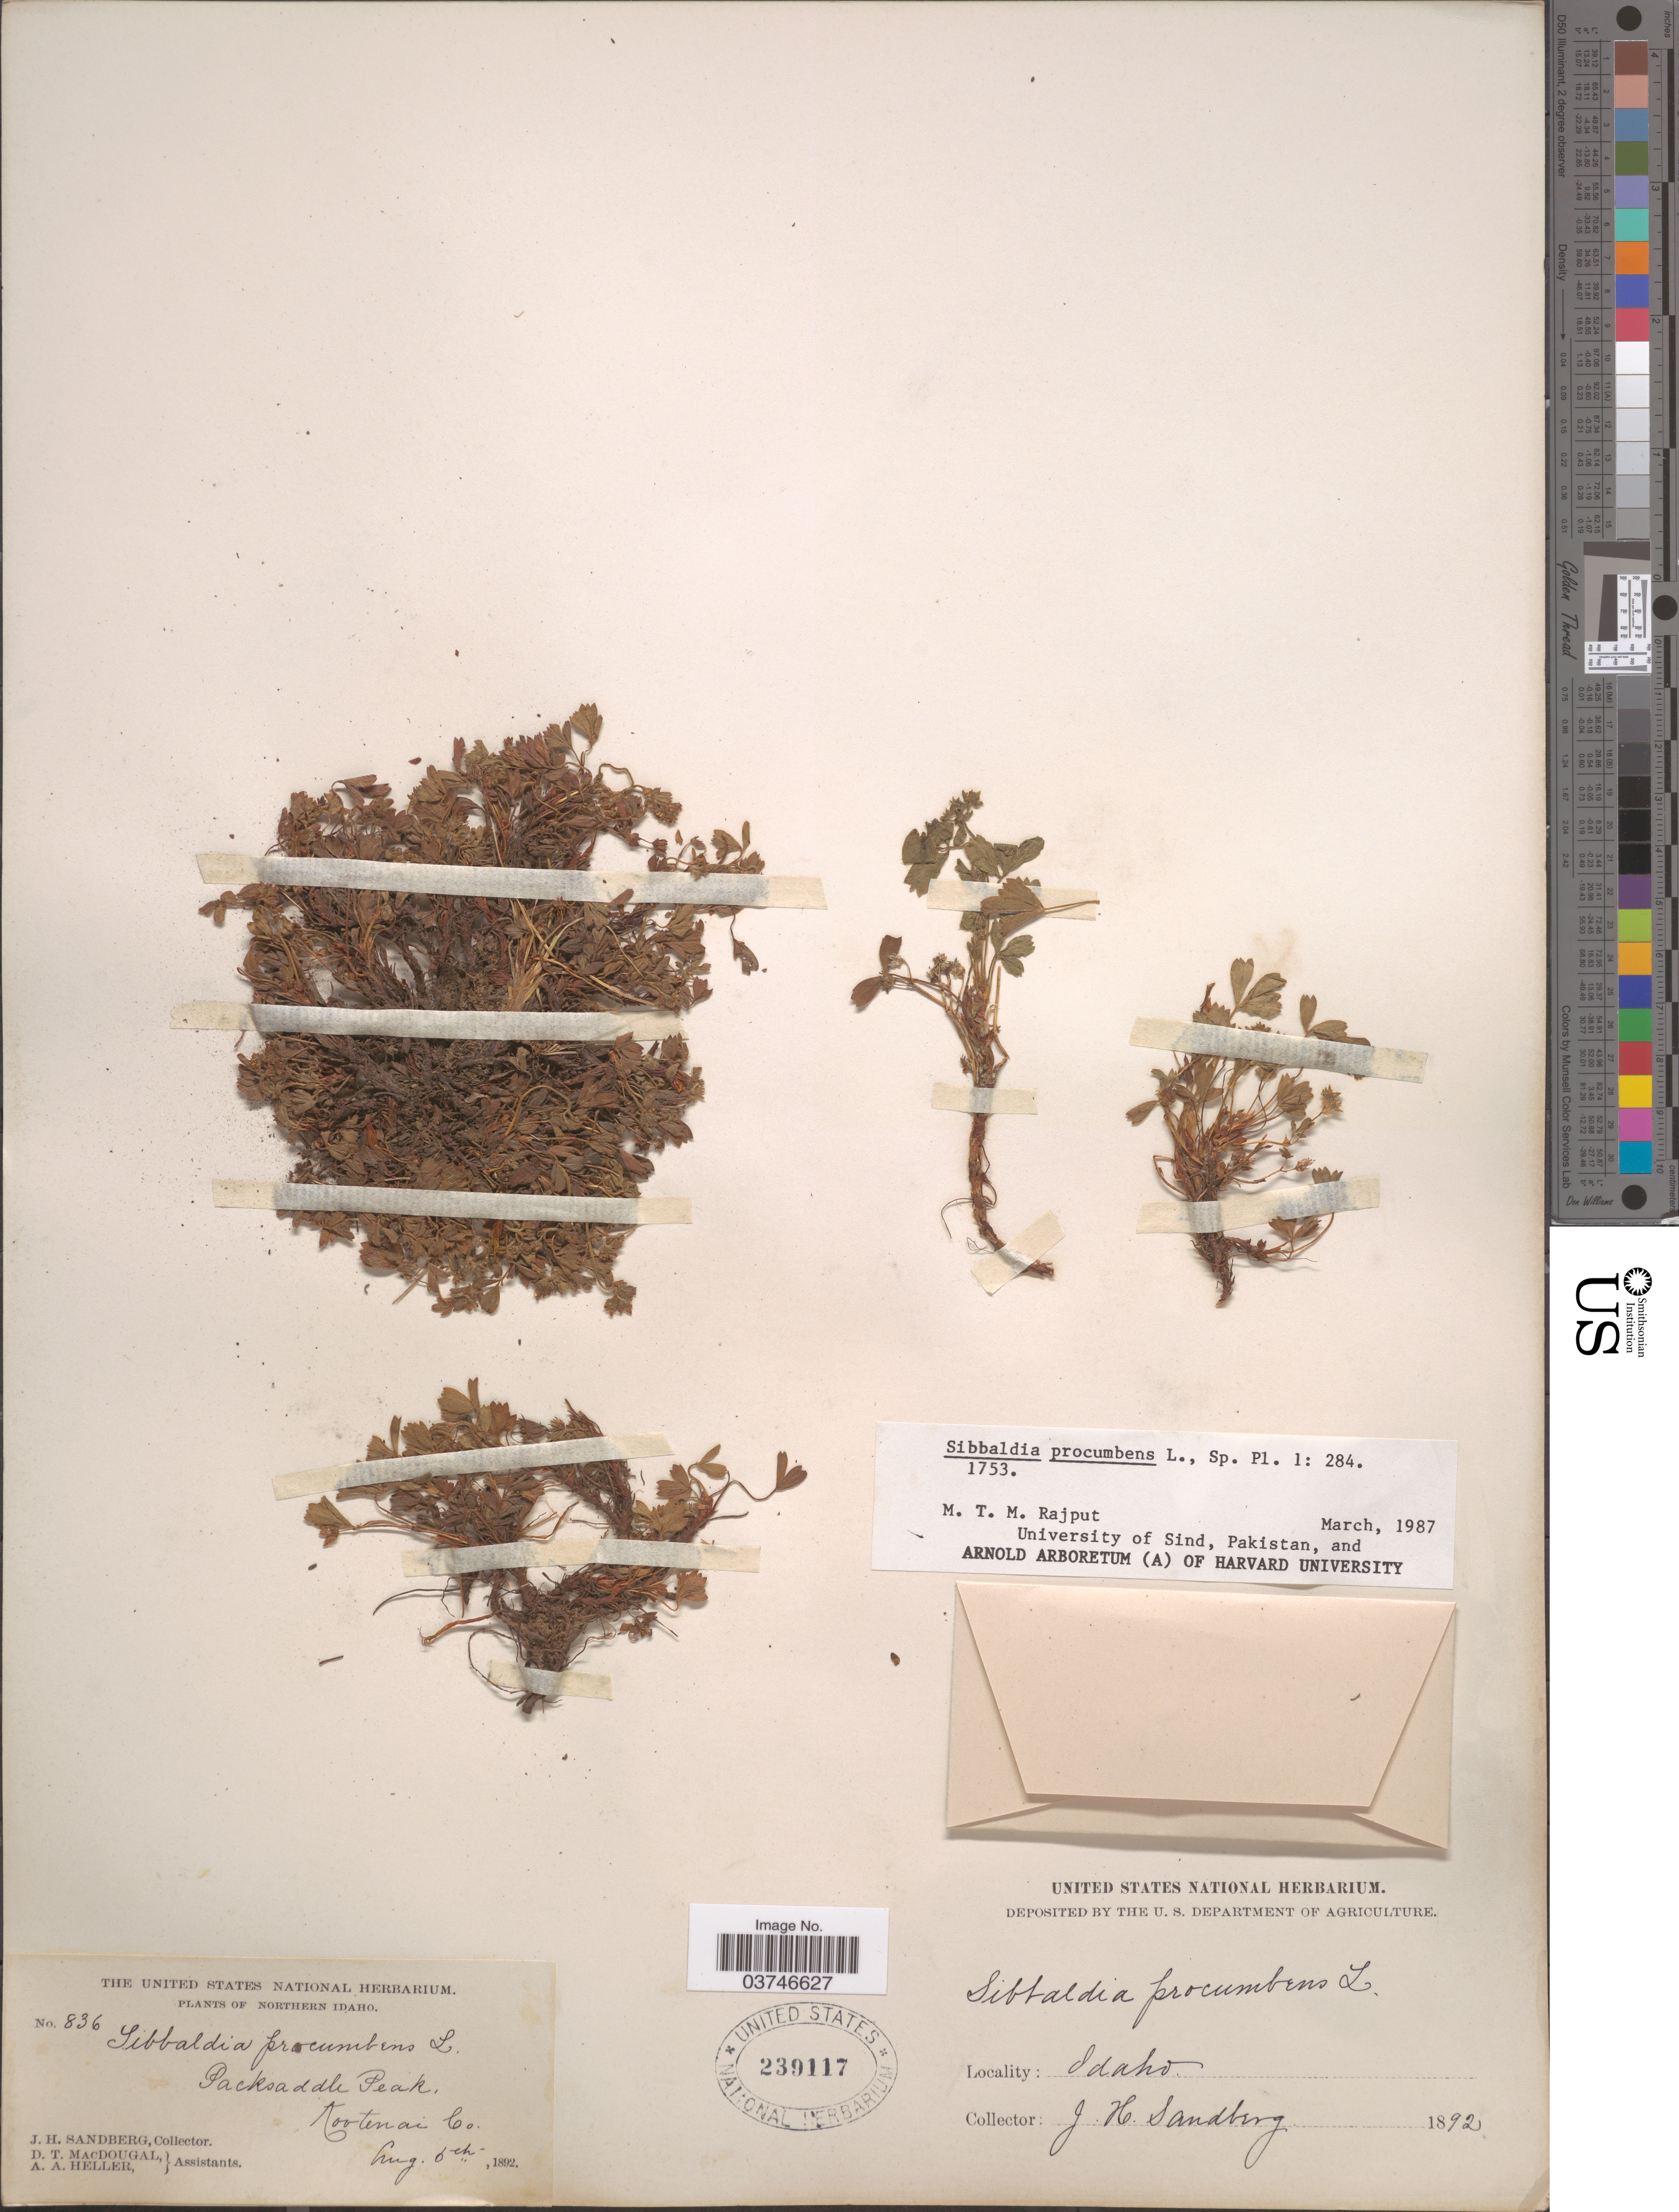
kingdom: Plantae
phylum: Tracheophyta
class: Magnoliopsida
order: Rosales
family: Rosaceae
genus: Sibbaldia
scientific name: Sibbaldia procumbens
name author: L.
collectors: J. H. Sandberg, D. T. MacDougal & A. A. Heller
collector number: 836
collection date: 1892-08-05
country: United States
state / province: Idaho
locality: Northern Idaho. Packsaddle Peak, Kootenai Co.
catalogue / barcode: US 239117